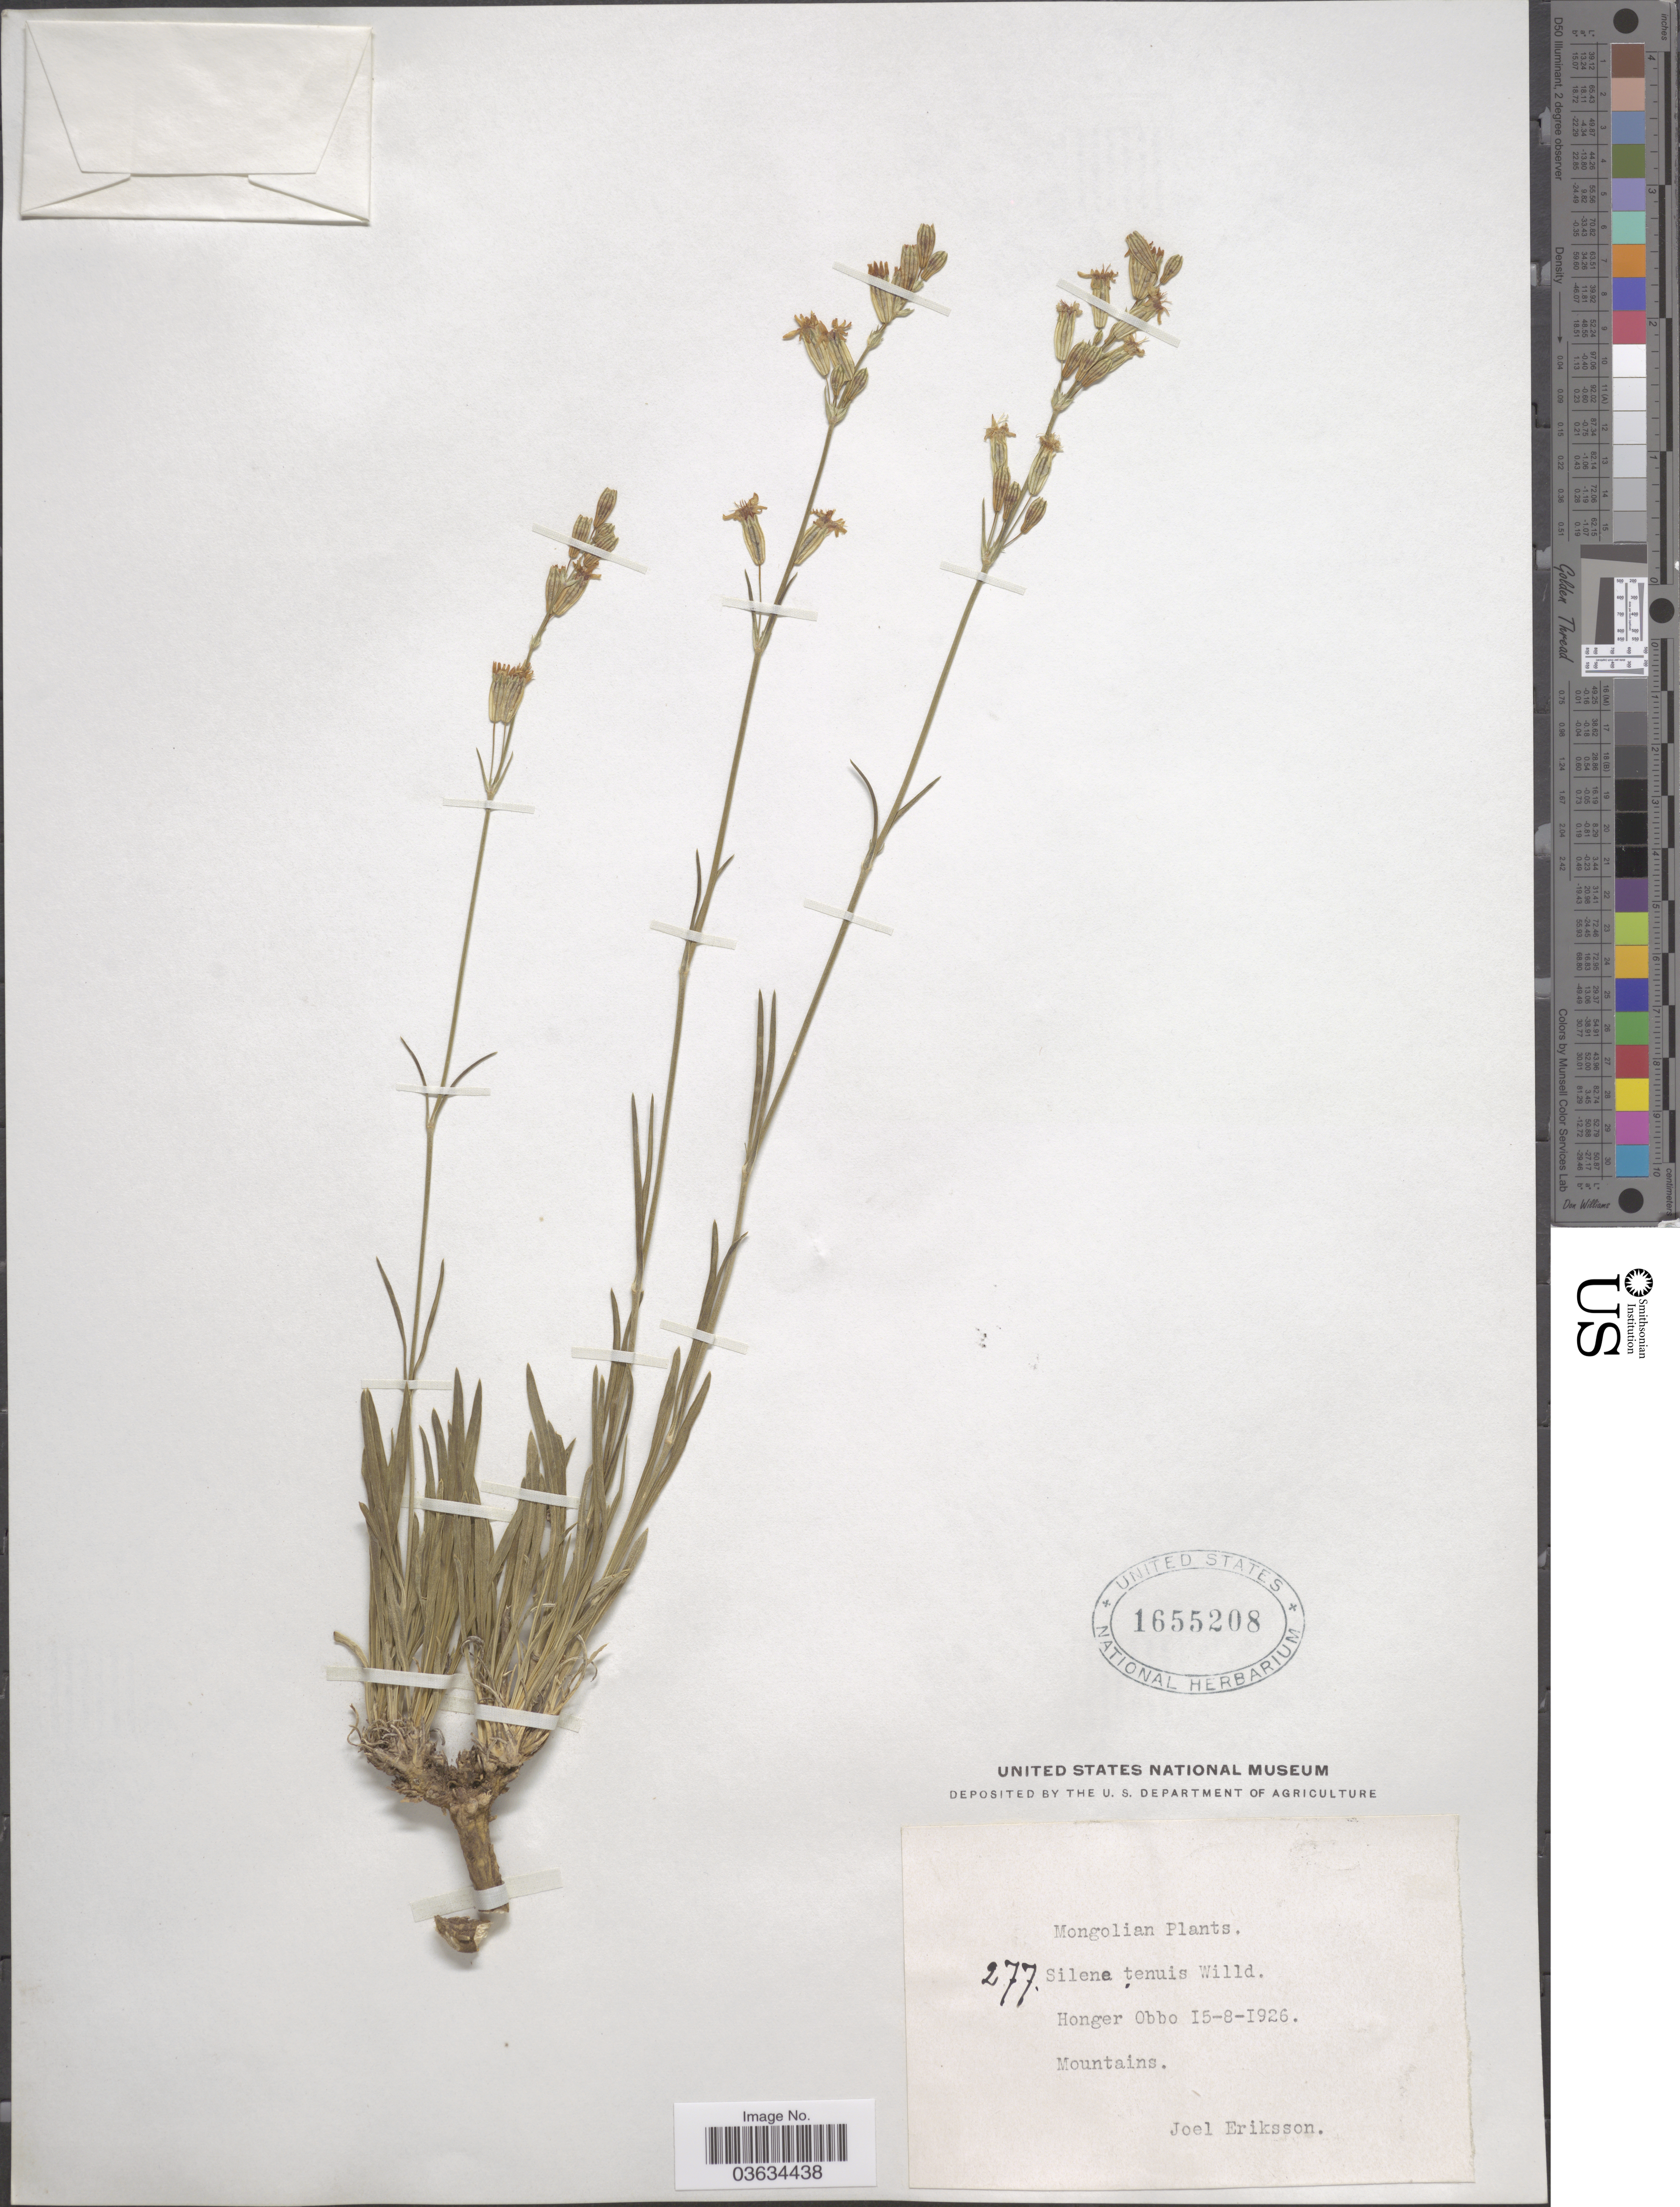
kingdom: Plantae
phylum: Tracheophyta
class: Magnoliopsida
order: Caryophyllales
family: Caryophyllaceae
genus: Silene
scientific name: Silene tenuis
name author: Willd.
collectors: J. Eriksson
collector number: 277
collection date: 1926-08-15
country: Mongolia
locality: Honger Obbo. Mountains.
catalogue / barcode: US 1655208